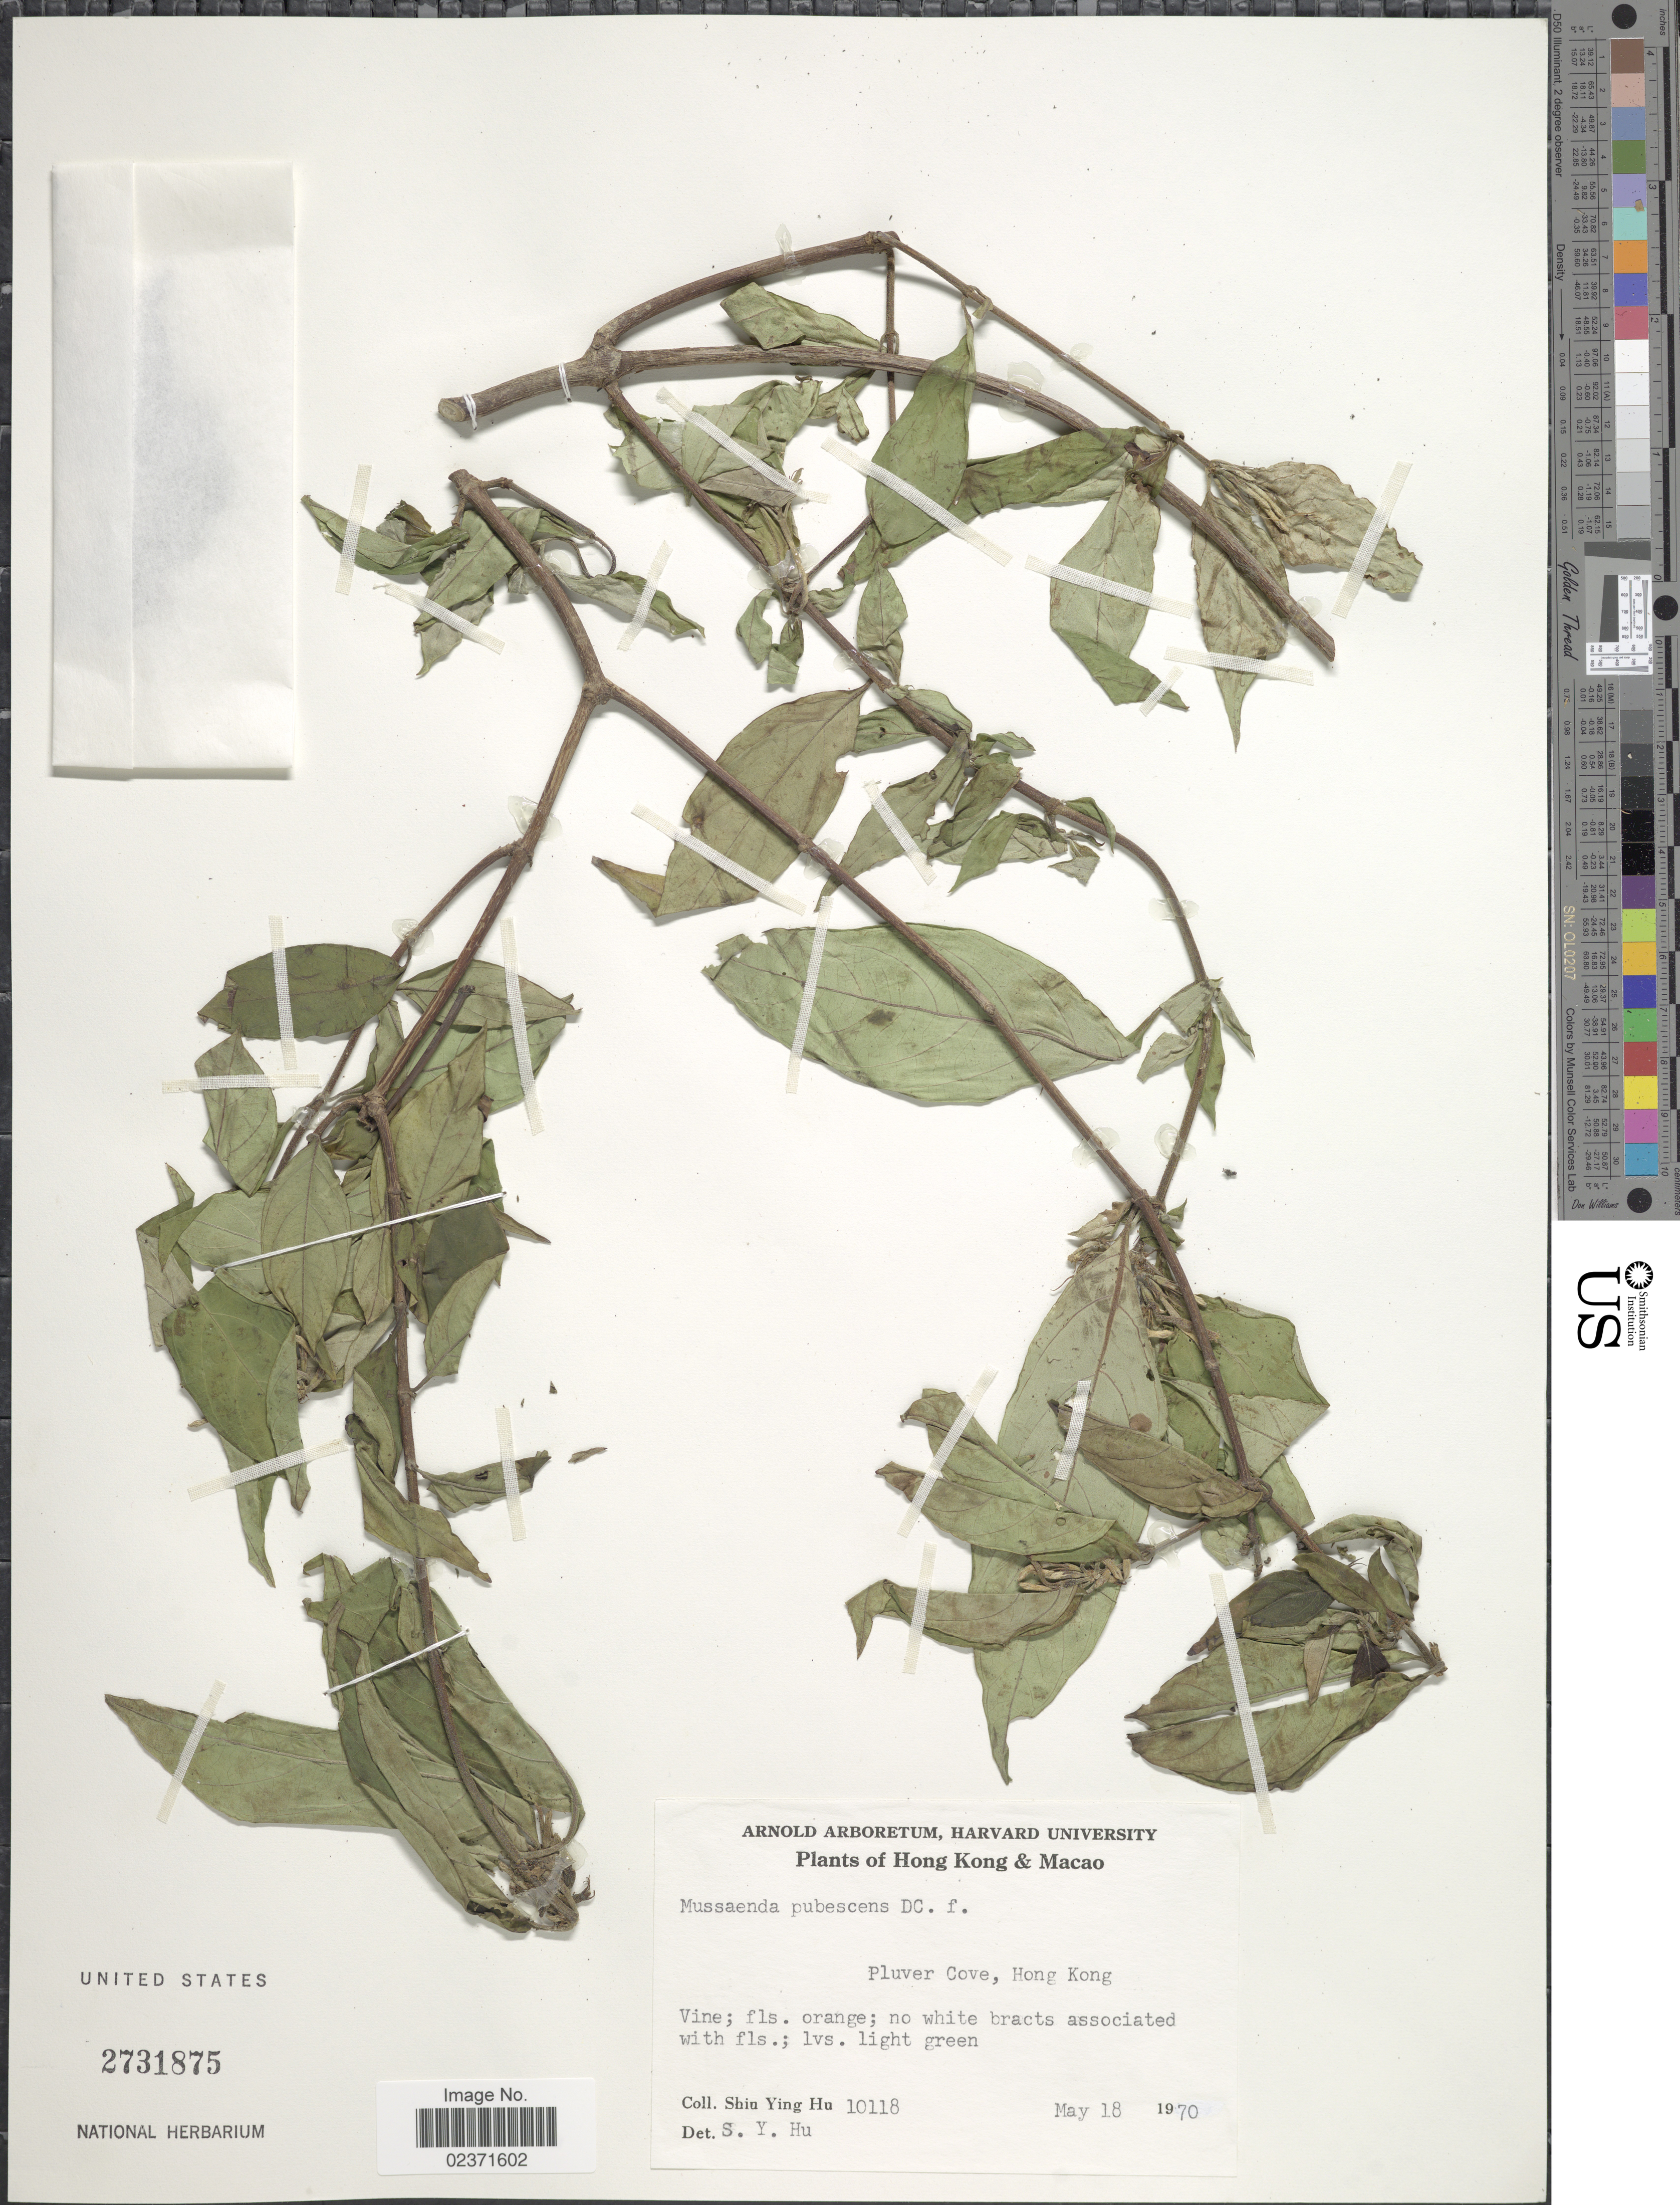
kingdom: Plantae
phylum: Tracheophyta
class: Magnoliopsida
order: Gentianales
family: Rubiaceae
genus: Mussaenda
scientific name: Mussaenda pubescens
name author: W.T. Aiton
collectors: S. Y. Hu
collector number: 10118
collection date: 1970-05-18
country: China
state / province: Hong Kong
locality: Pluver Cove, Hong Kong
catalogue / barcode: US 2731875